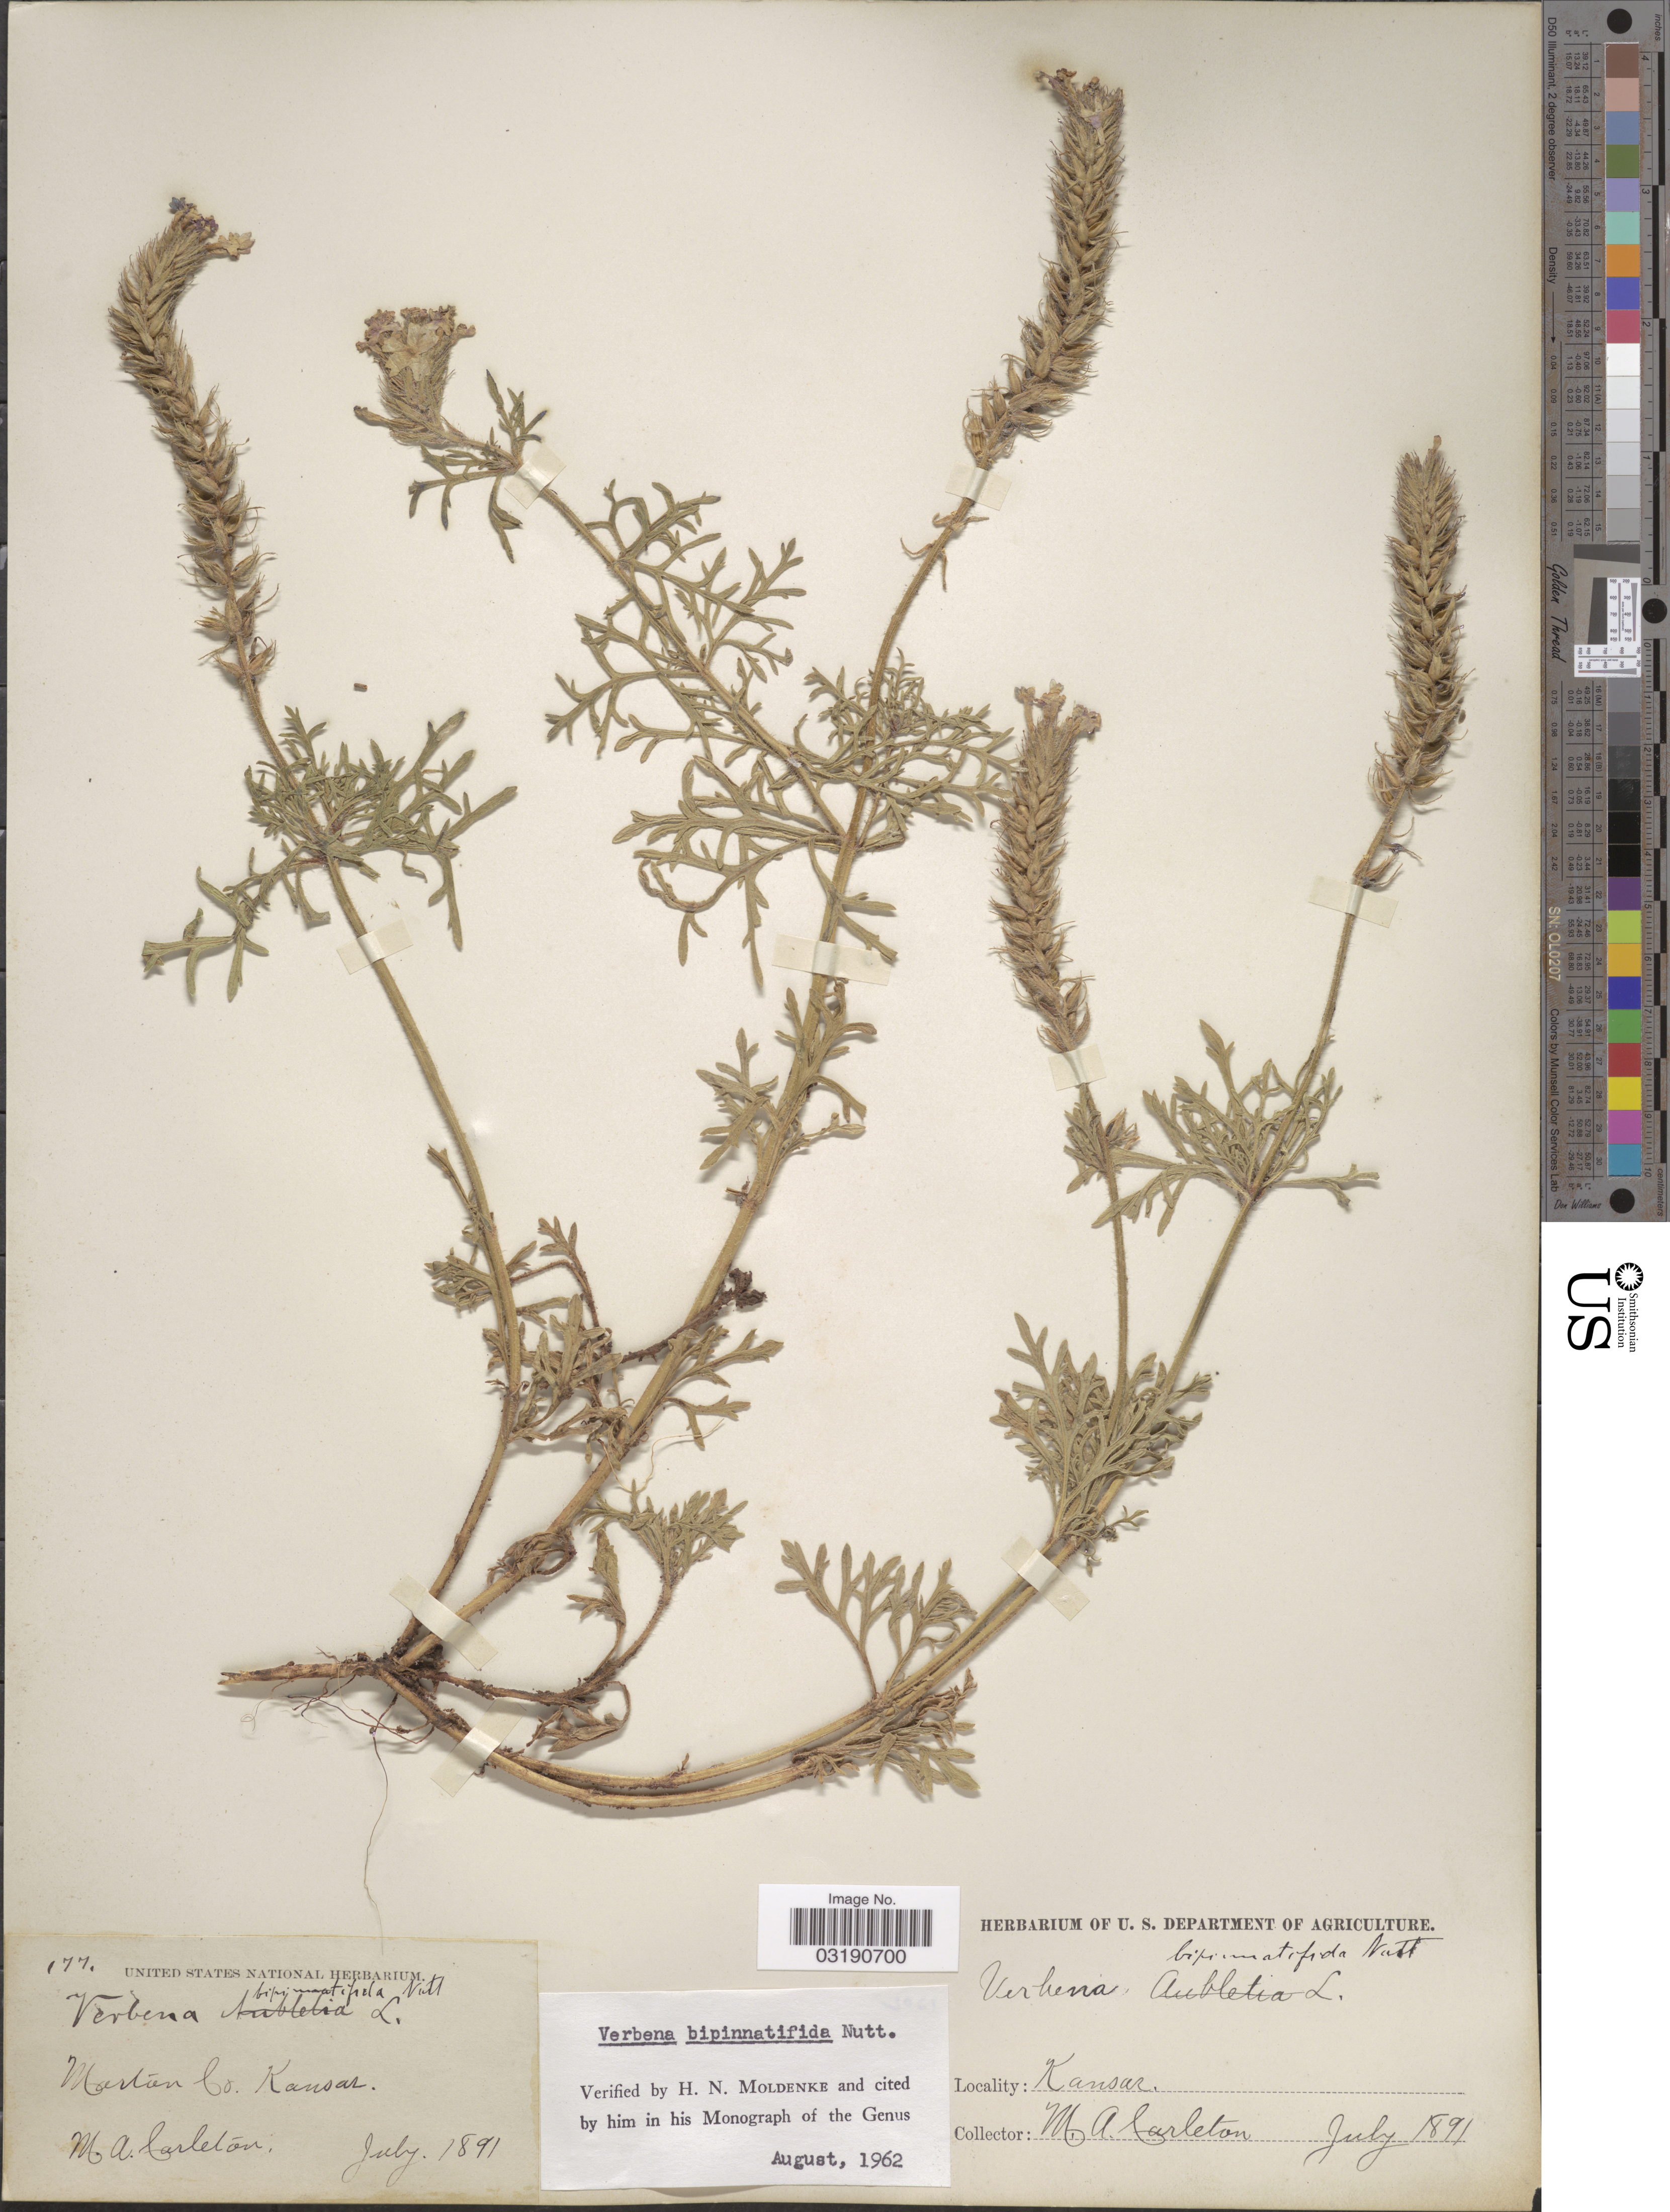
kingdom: Plantae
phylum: Tracheophyta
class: Magnoliopsida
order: Lamiales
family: Verbenaceae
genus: Verbena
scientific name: Verbena bipinnatifida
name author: (Schauer) Nutt.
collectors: M. A. Carleton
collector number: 177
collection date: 1891-07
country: United States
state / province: Kansas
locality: Morton Co.